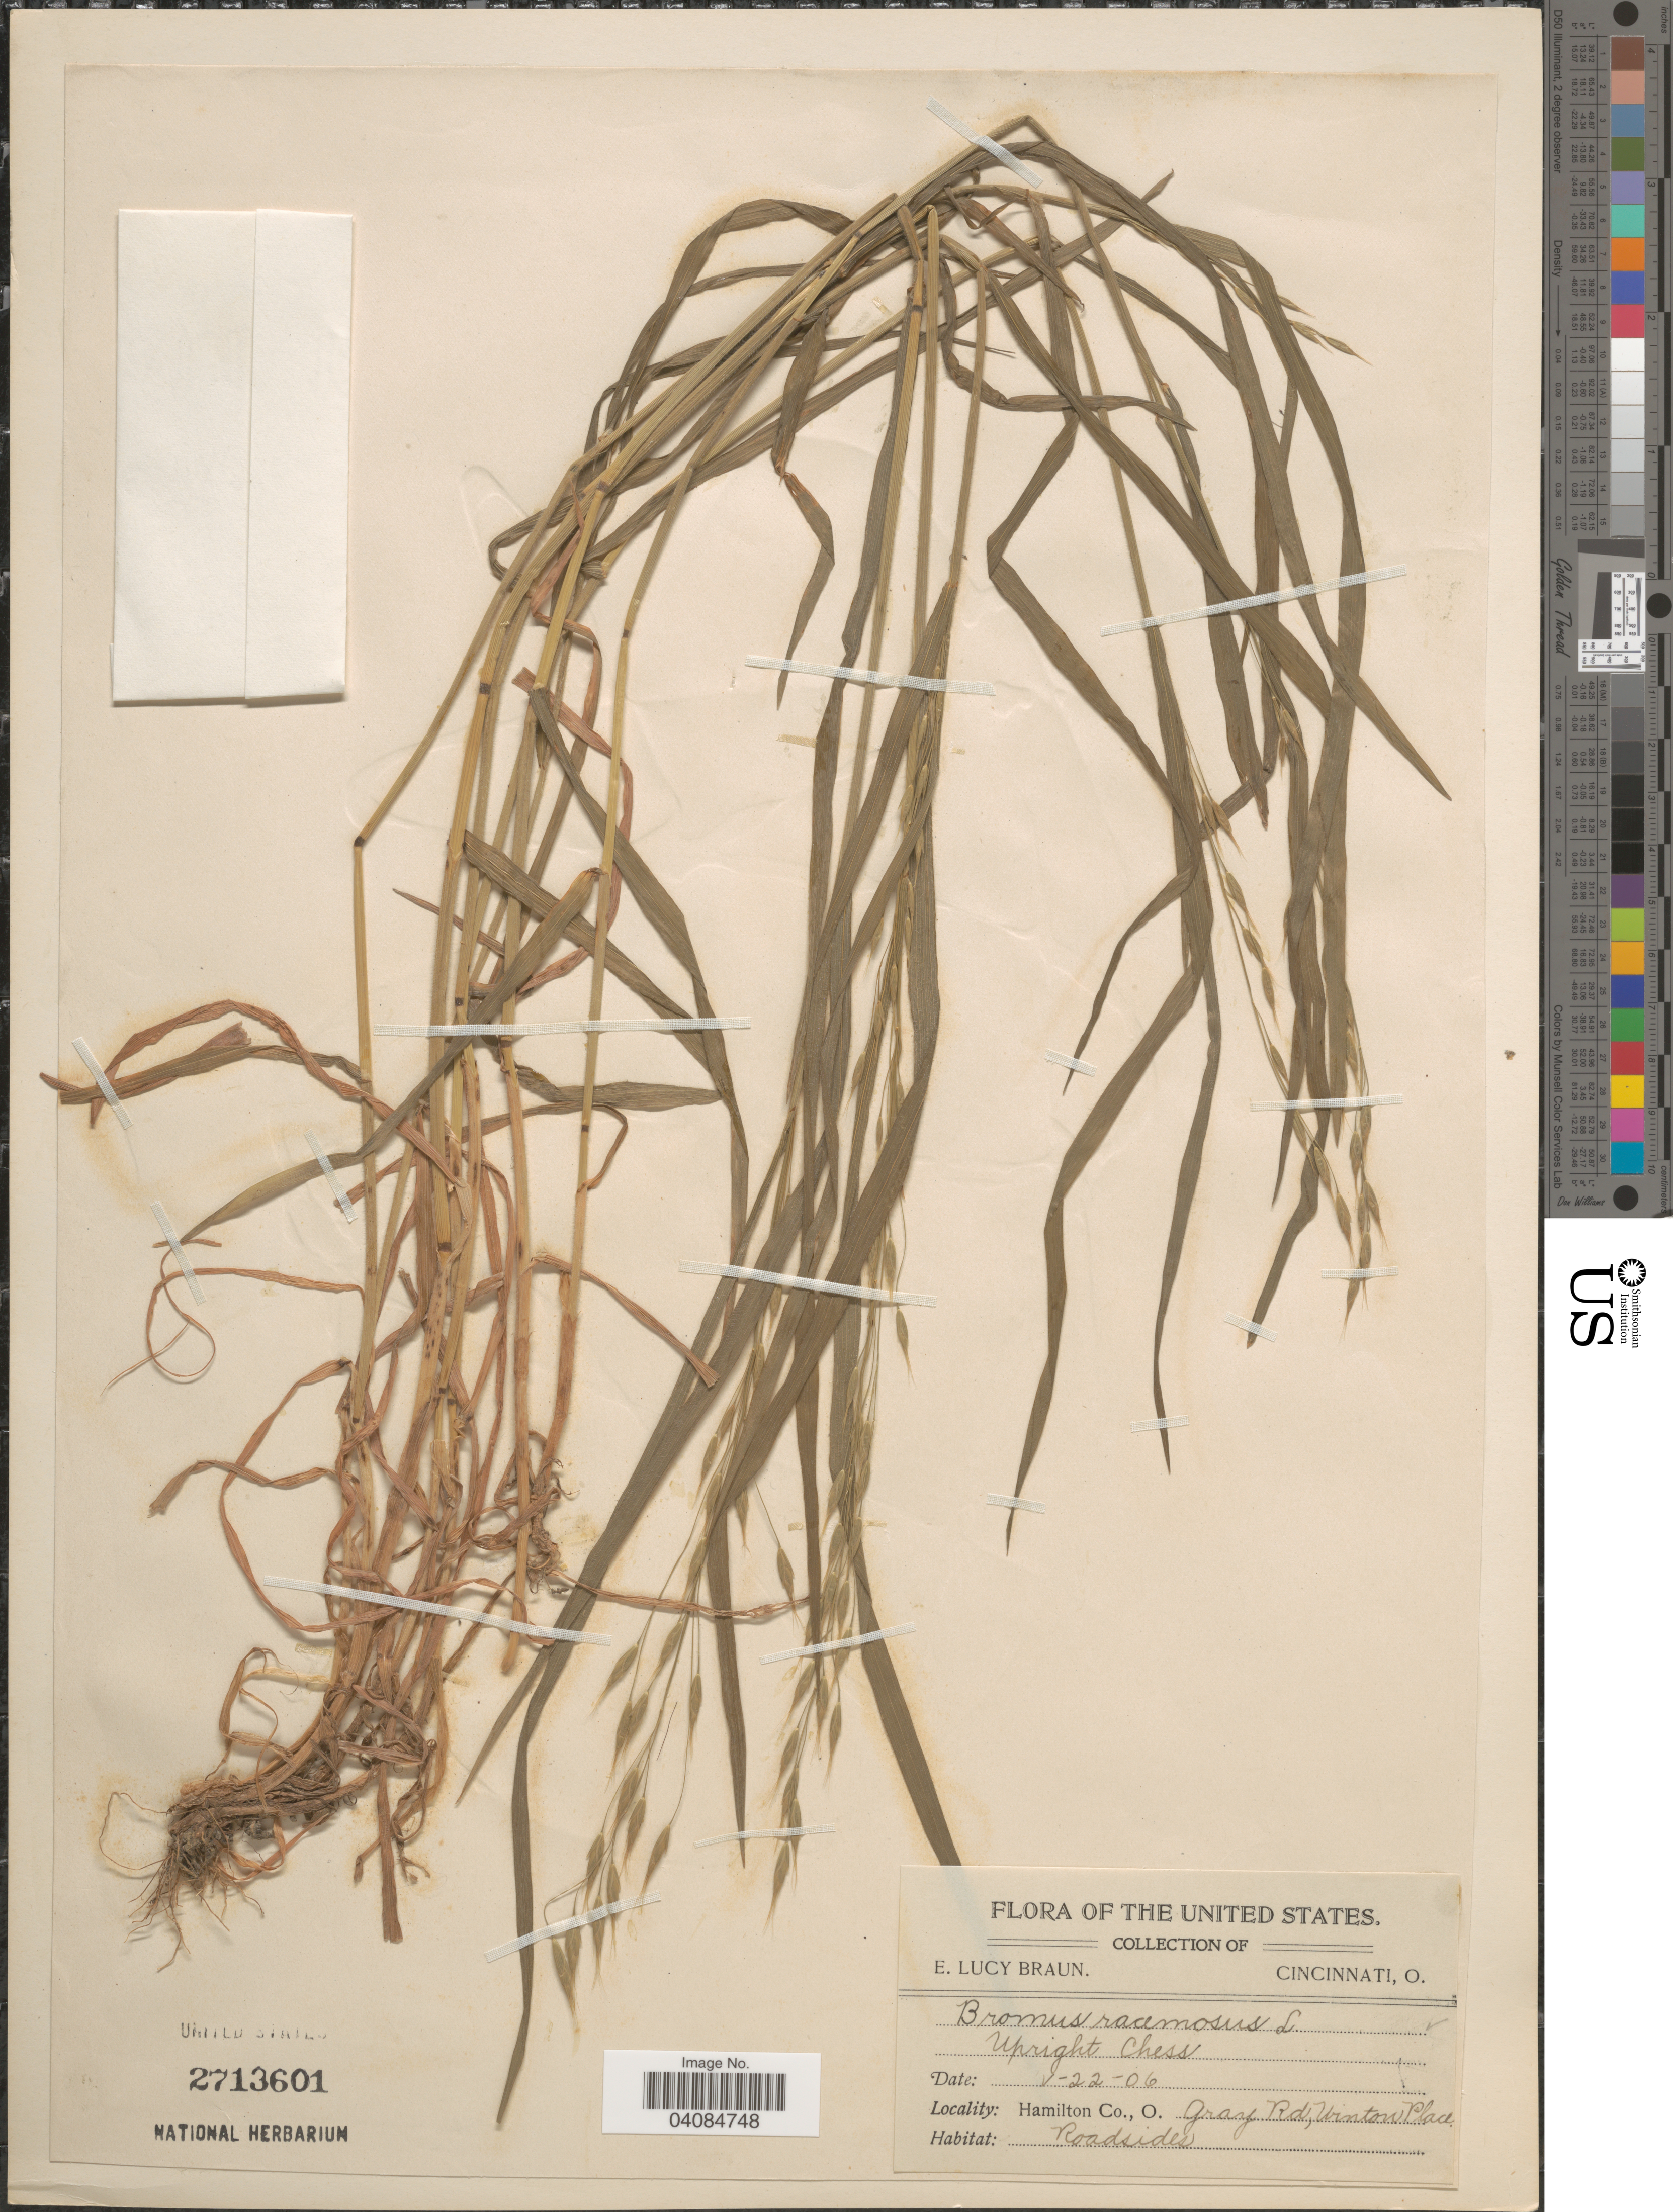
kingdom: Plantae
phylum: Tracheophyta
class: Liliopsida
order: Poales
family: Poaceae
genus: Bromus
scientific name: Bromus racemosus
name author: L.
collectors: E. L. Braun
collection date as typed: Transcribed d/m/y: 22/5/6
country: United States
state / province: Ohio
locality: Hamilton Co., Gray Rd, Winton Place.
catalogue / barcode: US 2713601